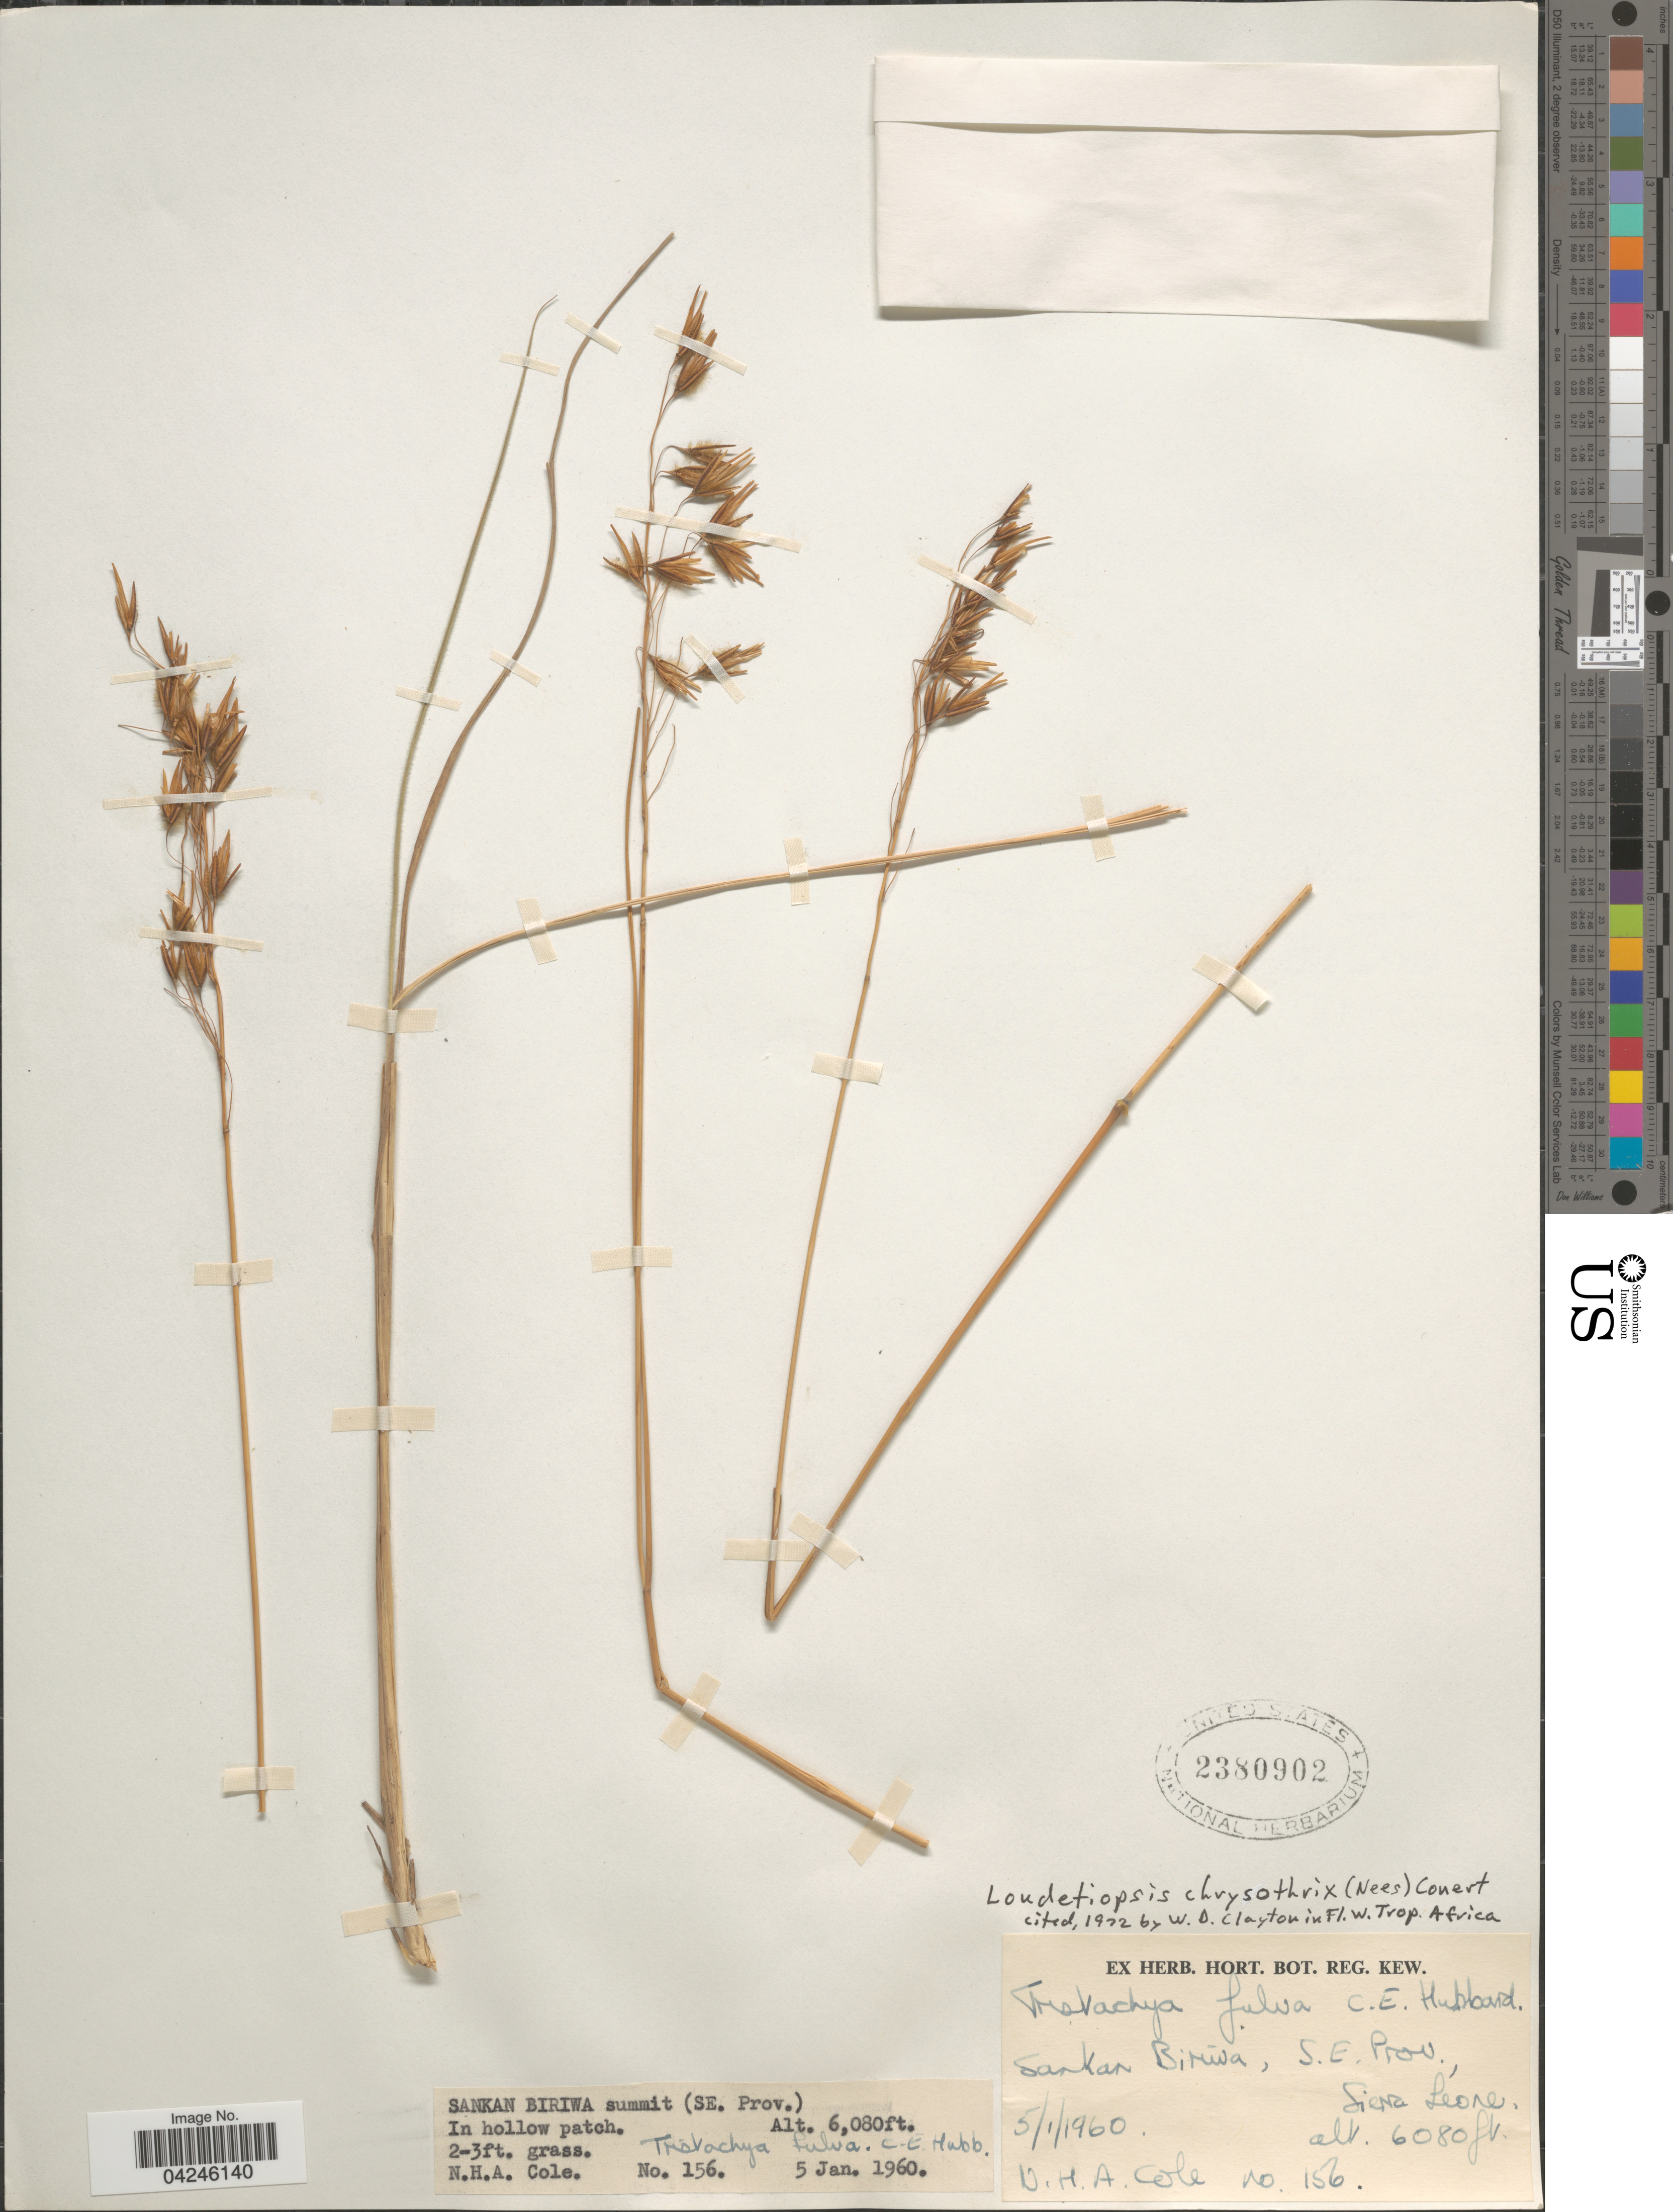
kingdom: Plantae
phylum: Tracheophyta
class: Liliopsida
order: Poales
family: Poaceae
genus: Loudetiopsis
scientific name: Loudetiopsis chrysothrix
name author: (Nees) Conert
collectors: N. Cole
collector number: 156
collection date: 1960-01-05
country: Sierra Leone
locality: Sankan Biriwa summit (SE. Prov.). In hollow patch.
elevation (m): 1853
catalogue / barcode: US 2380902